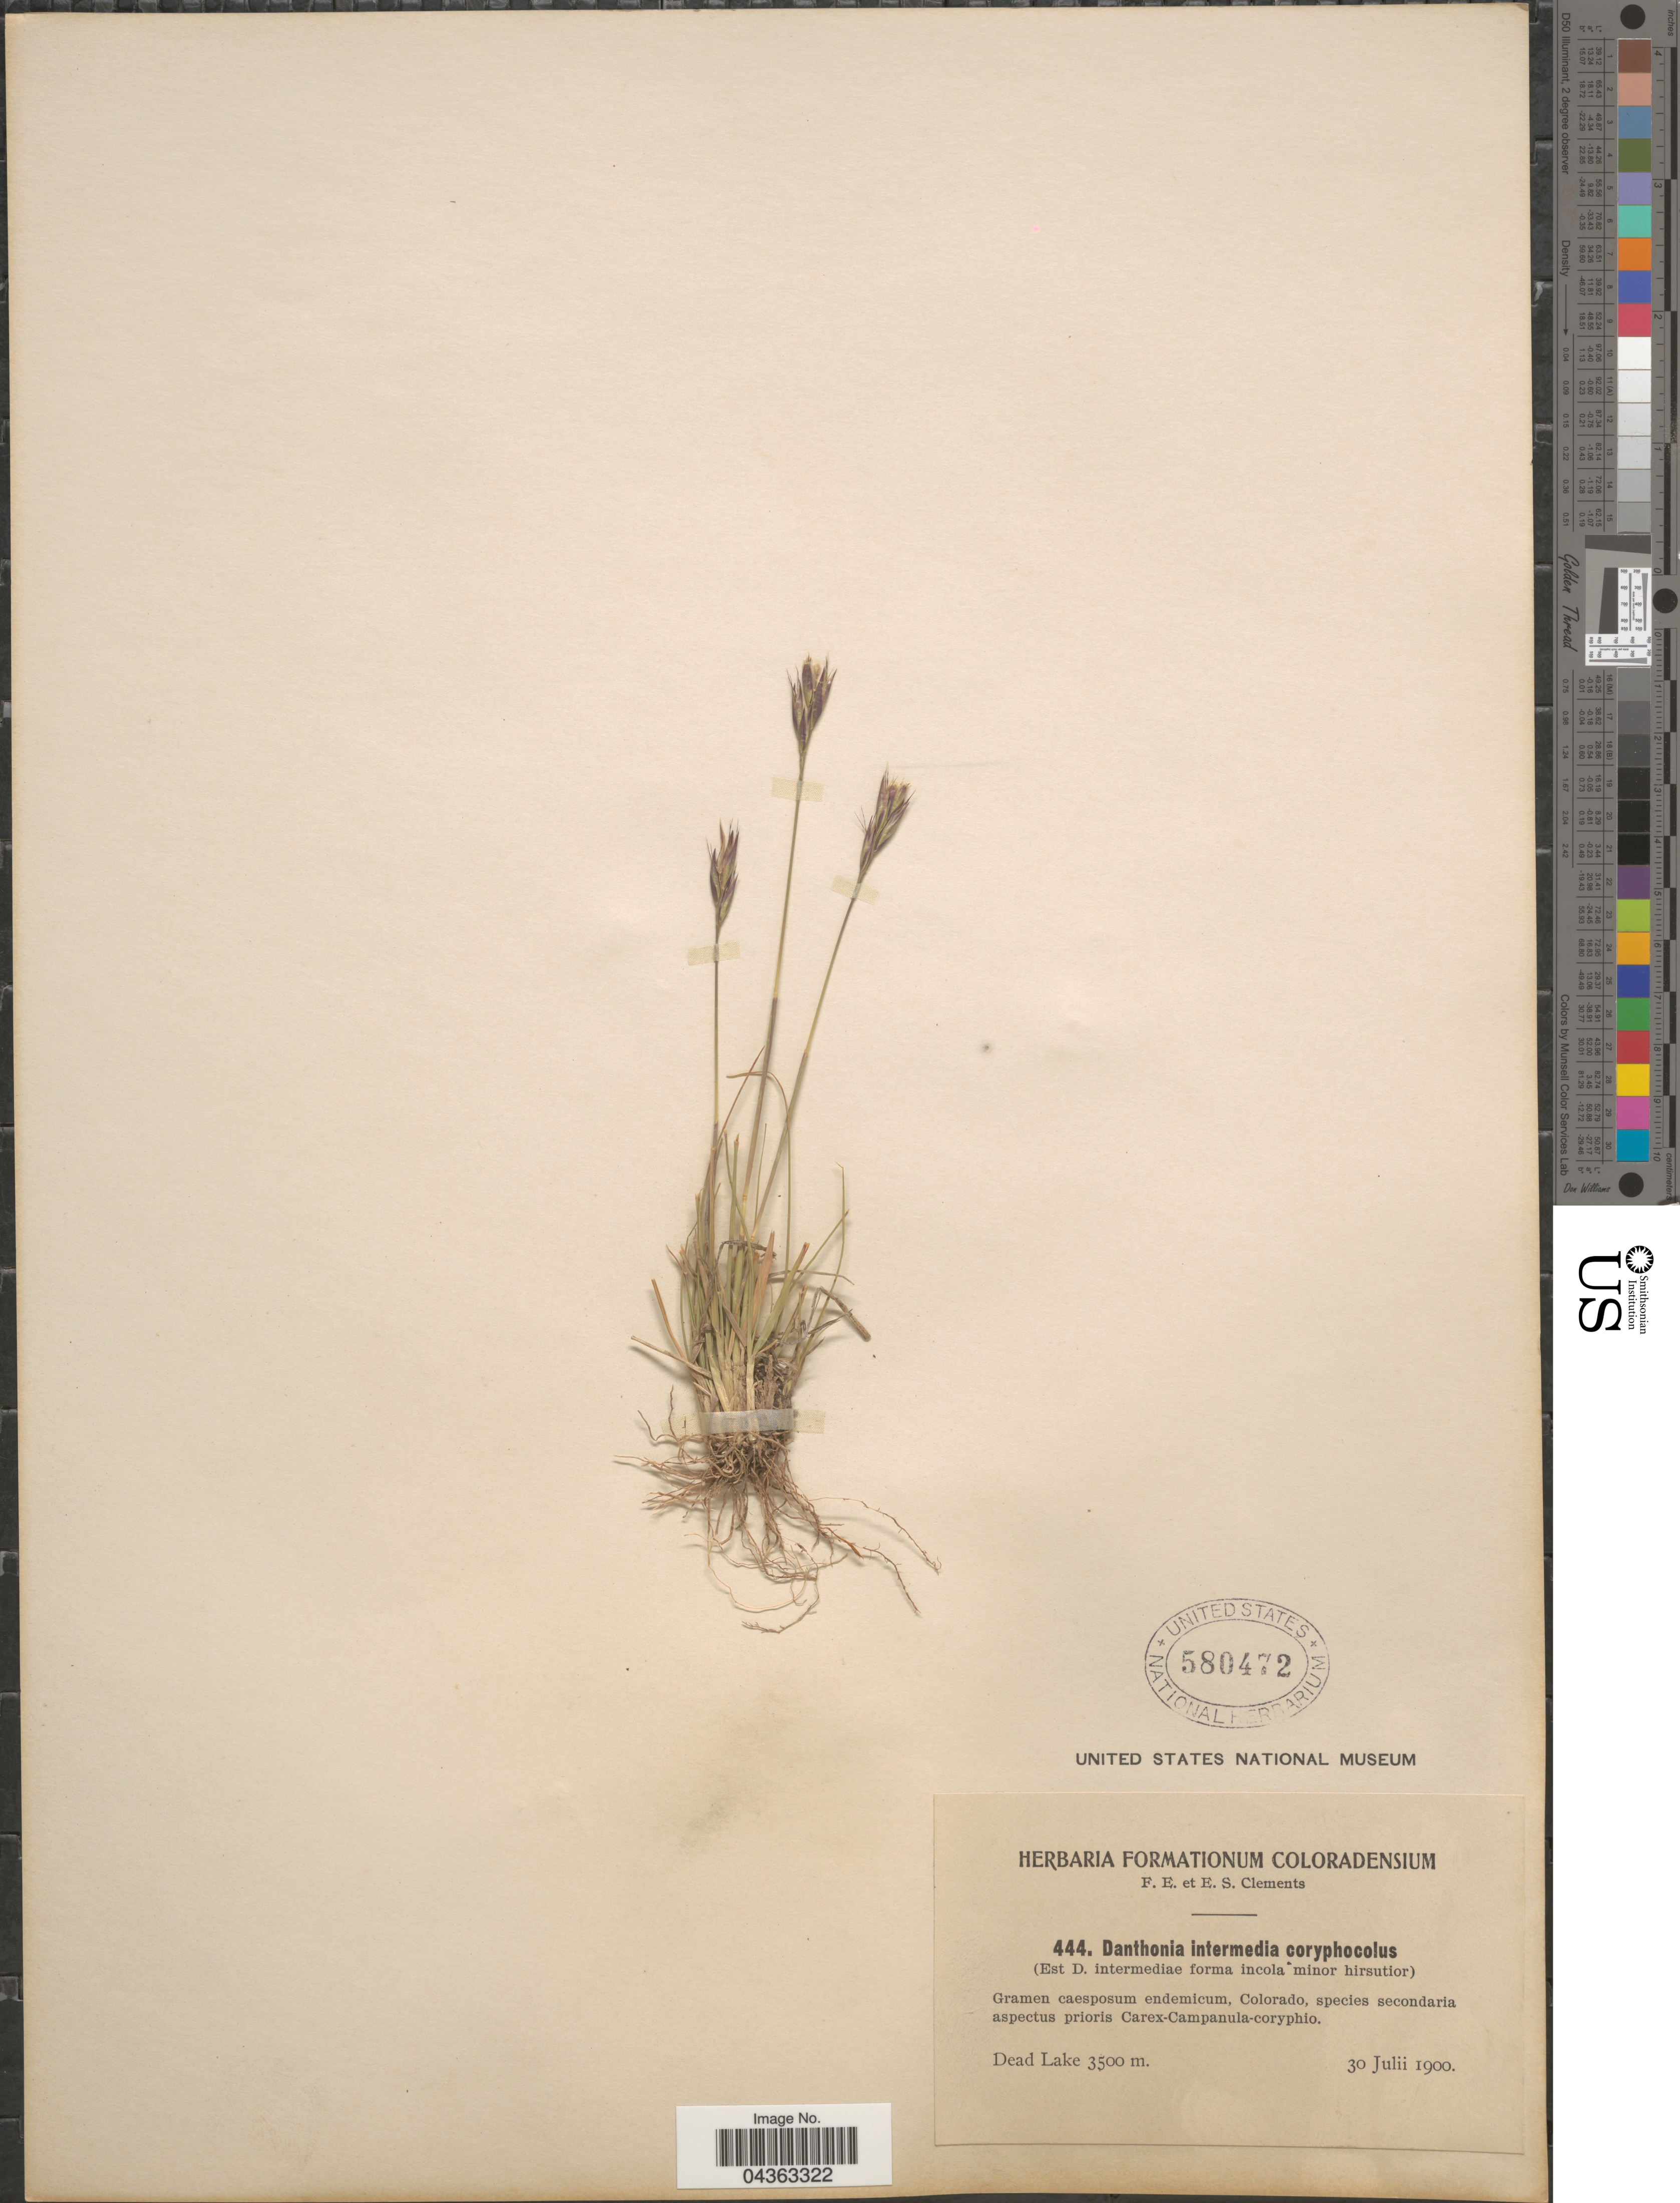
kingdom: Plantae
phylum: Tracheophyta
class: Liliopsida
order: Poales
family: Poaceae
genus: Danthonia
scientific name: Danthonia intermedia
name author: Vasey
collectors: F. E. Clements & E. S. Clements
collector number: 444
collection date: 1900-07-30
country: United States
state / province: Colorado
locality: Dead Lake.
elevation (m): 3500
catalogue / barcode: US 580472